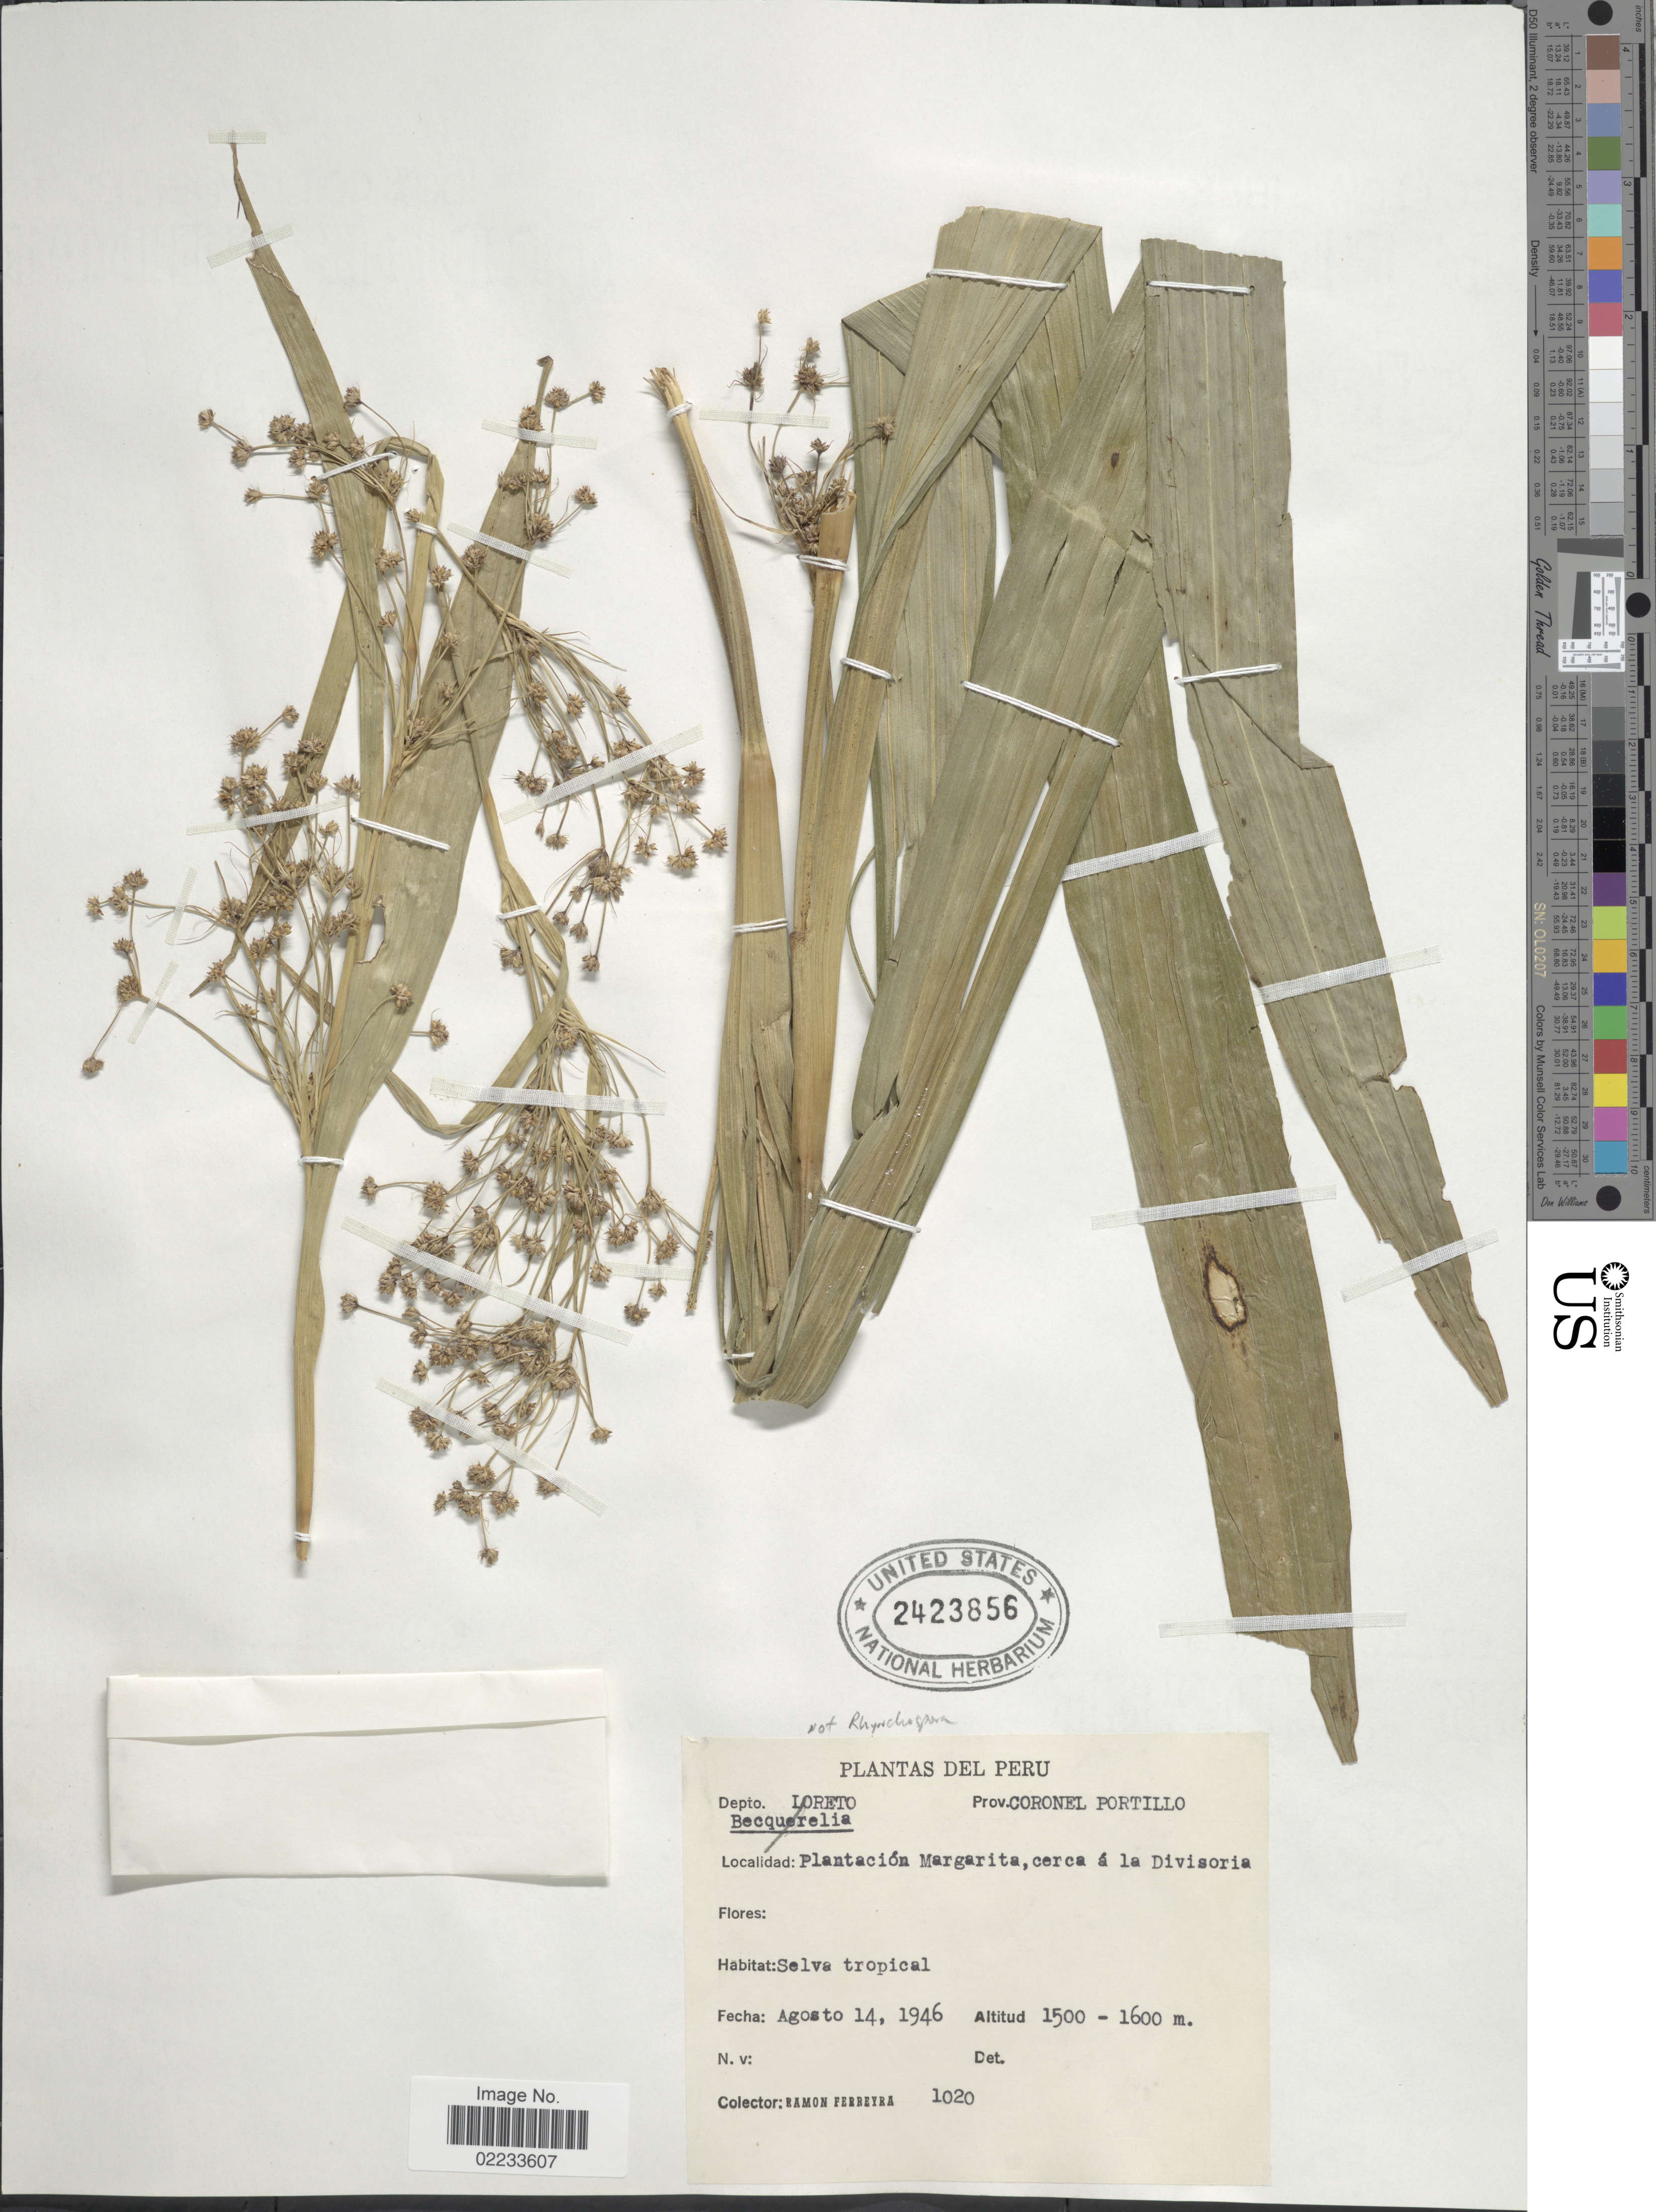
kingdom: Plantae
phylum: Tracheophyta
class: Liliopsida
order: Poales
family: Cyperaceae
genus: Rhynchospora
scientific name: Rhynchospora orbigniana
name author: (Brongn.) L.B. Sm.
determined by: Strong, Mark T., (BOT), Smithsonian Institution - National Museum of Natural History (UNITED STATES)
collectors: R. A. Ferreyra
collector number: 1020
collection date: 1946-08-14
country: Peru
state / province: Loreto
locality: Depto Loreto, Prov. Coronel Portillo, Plantación Margarita, cerca á la Divisoria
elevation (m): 1500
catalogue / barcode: US 2423856